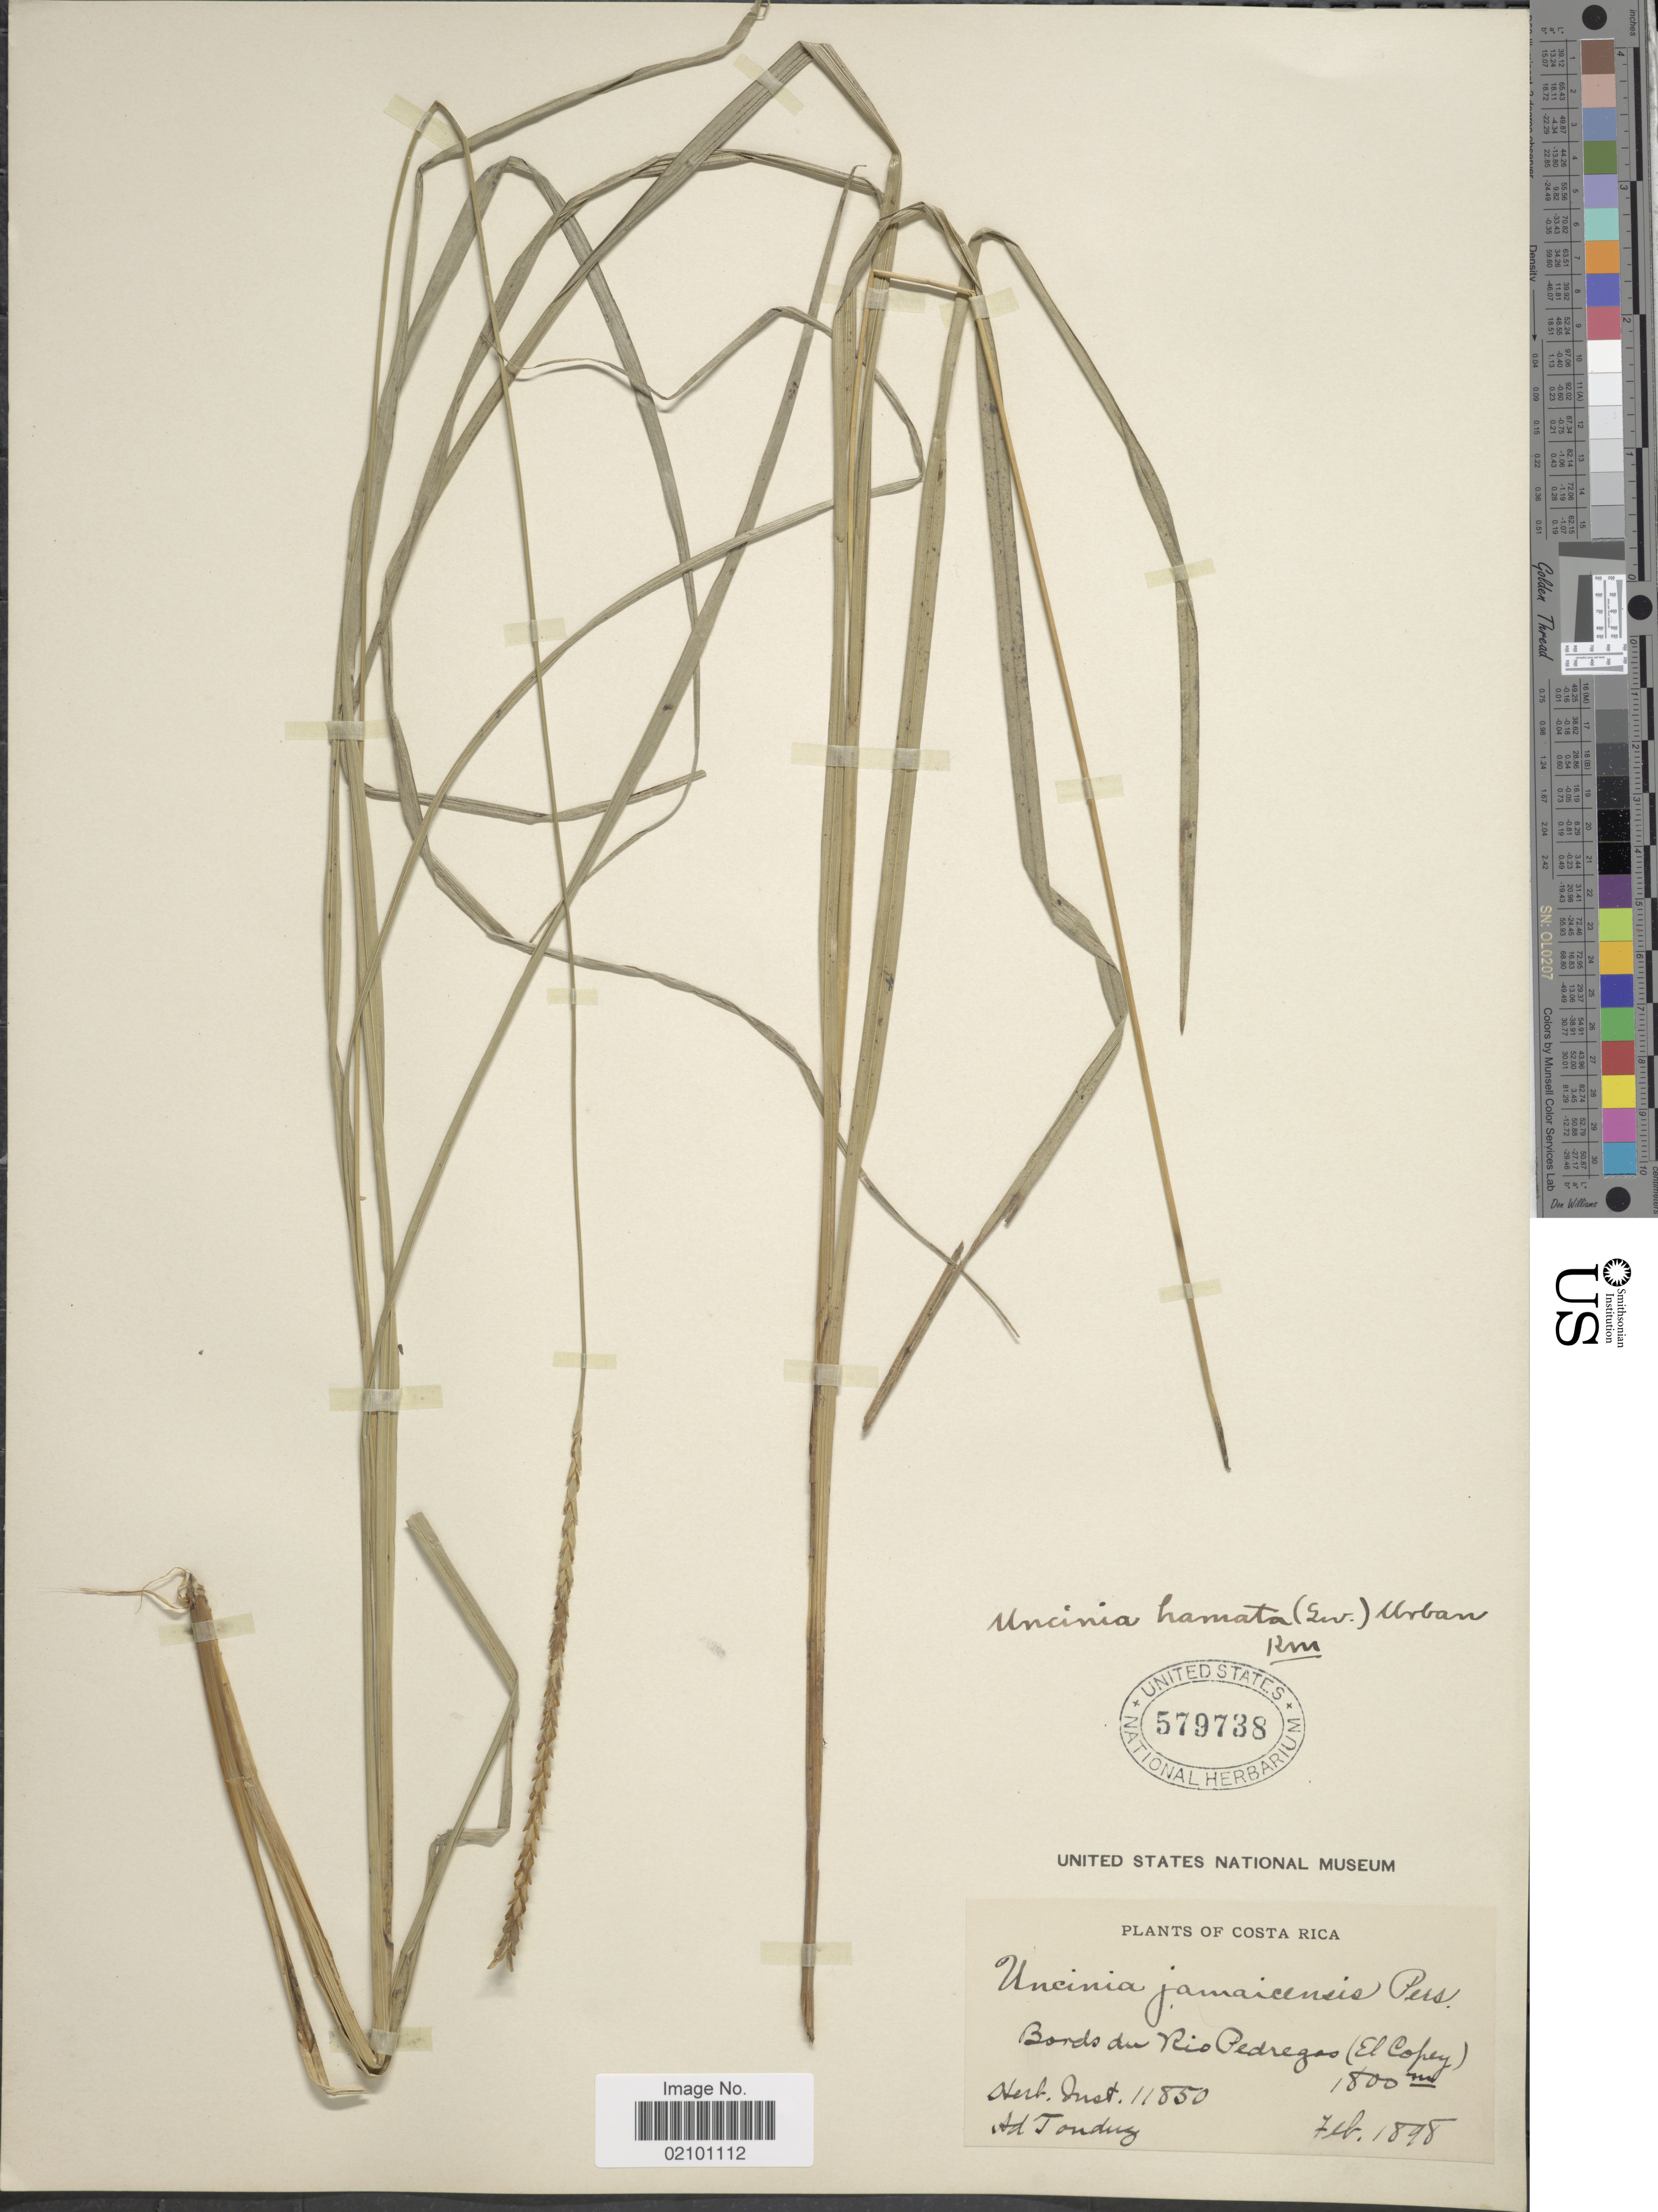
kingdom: Plantae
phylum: Tracheophyta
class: Liliopsida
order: Poales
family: Cyperaceae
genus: Carex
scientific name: Carex hamata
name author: Sw.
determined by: Strong, M. T., (US), Smithsonian Institution - National Museum of Natural History (UNITED STATES)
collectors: A. Tonduz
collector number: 11850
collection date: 1898-02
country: Costa Rica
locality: Bords du Rio Pedregas (El Copey)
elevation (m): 1800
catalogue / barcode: US 579738